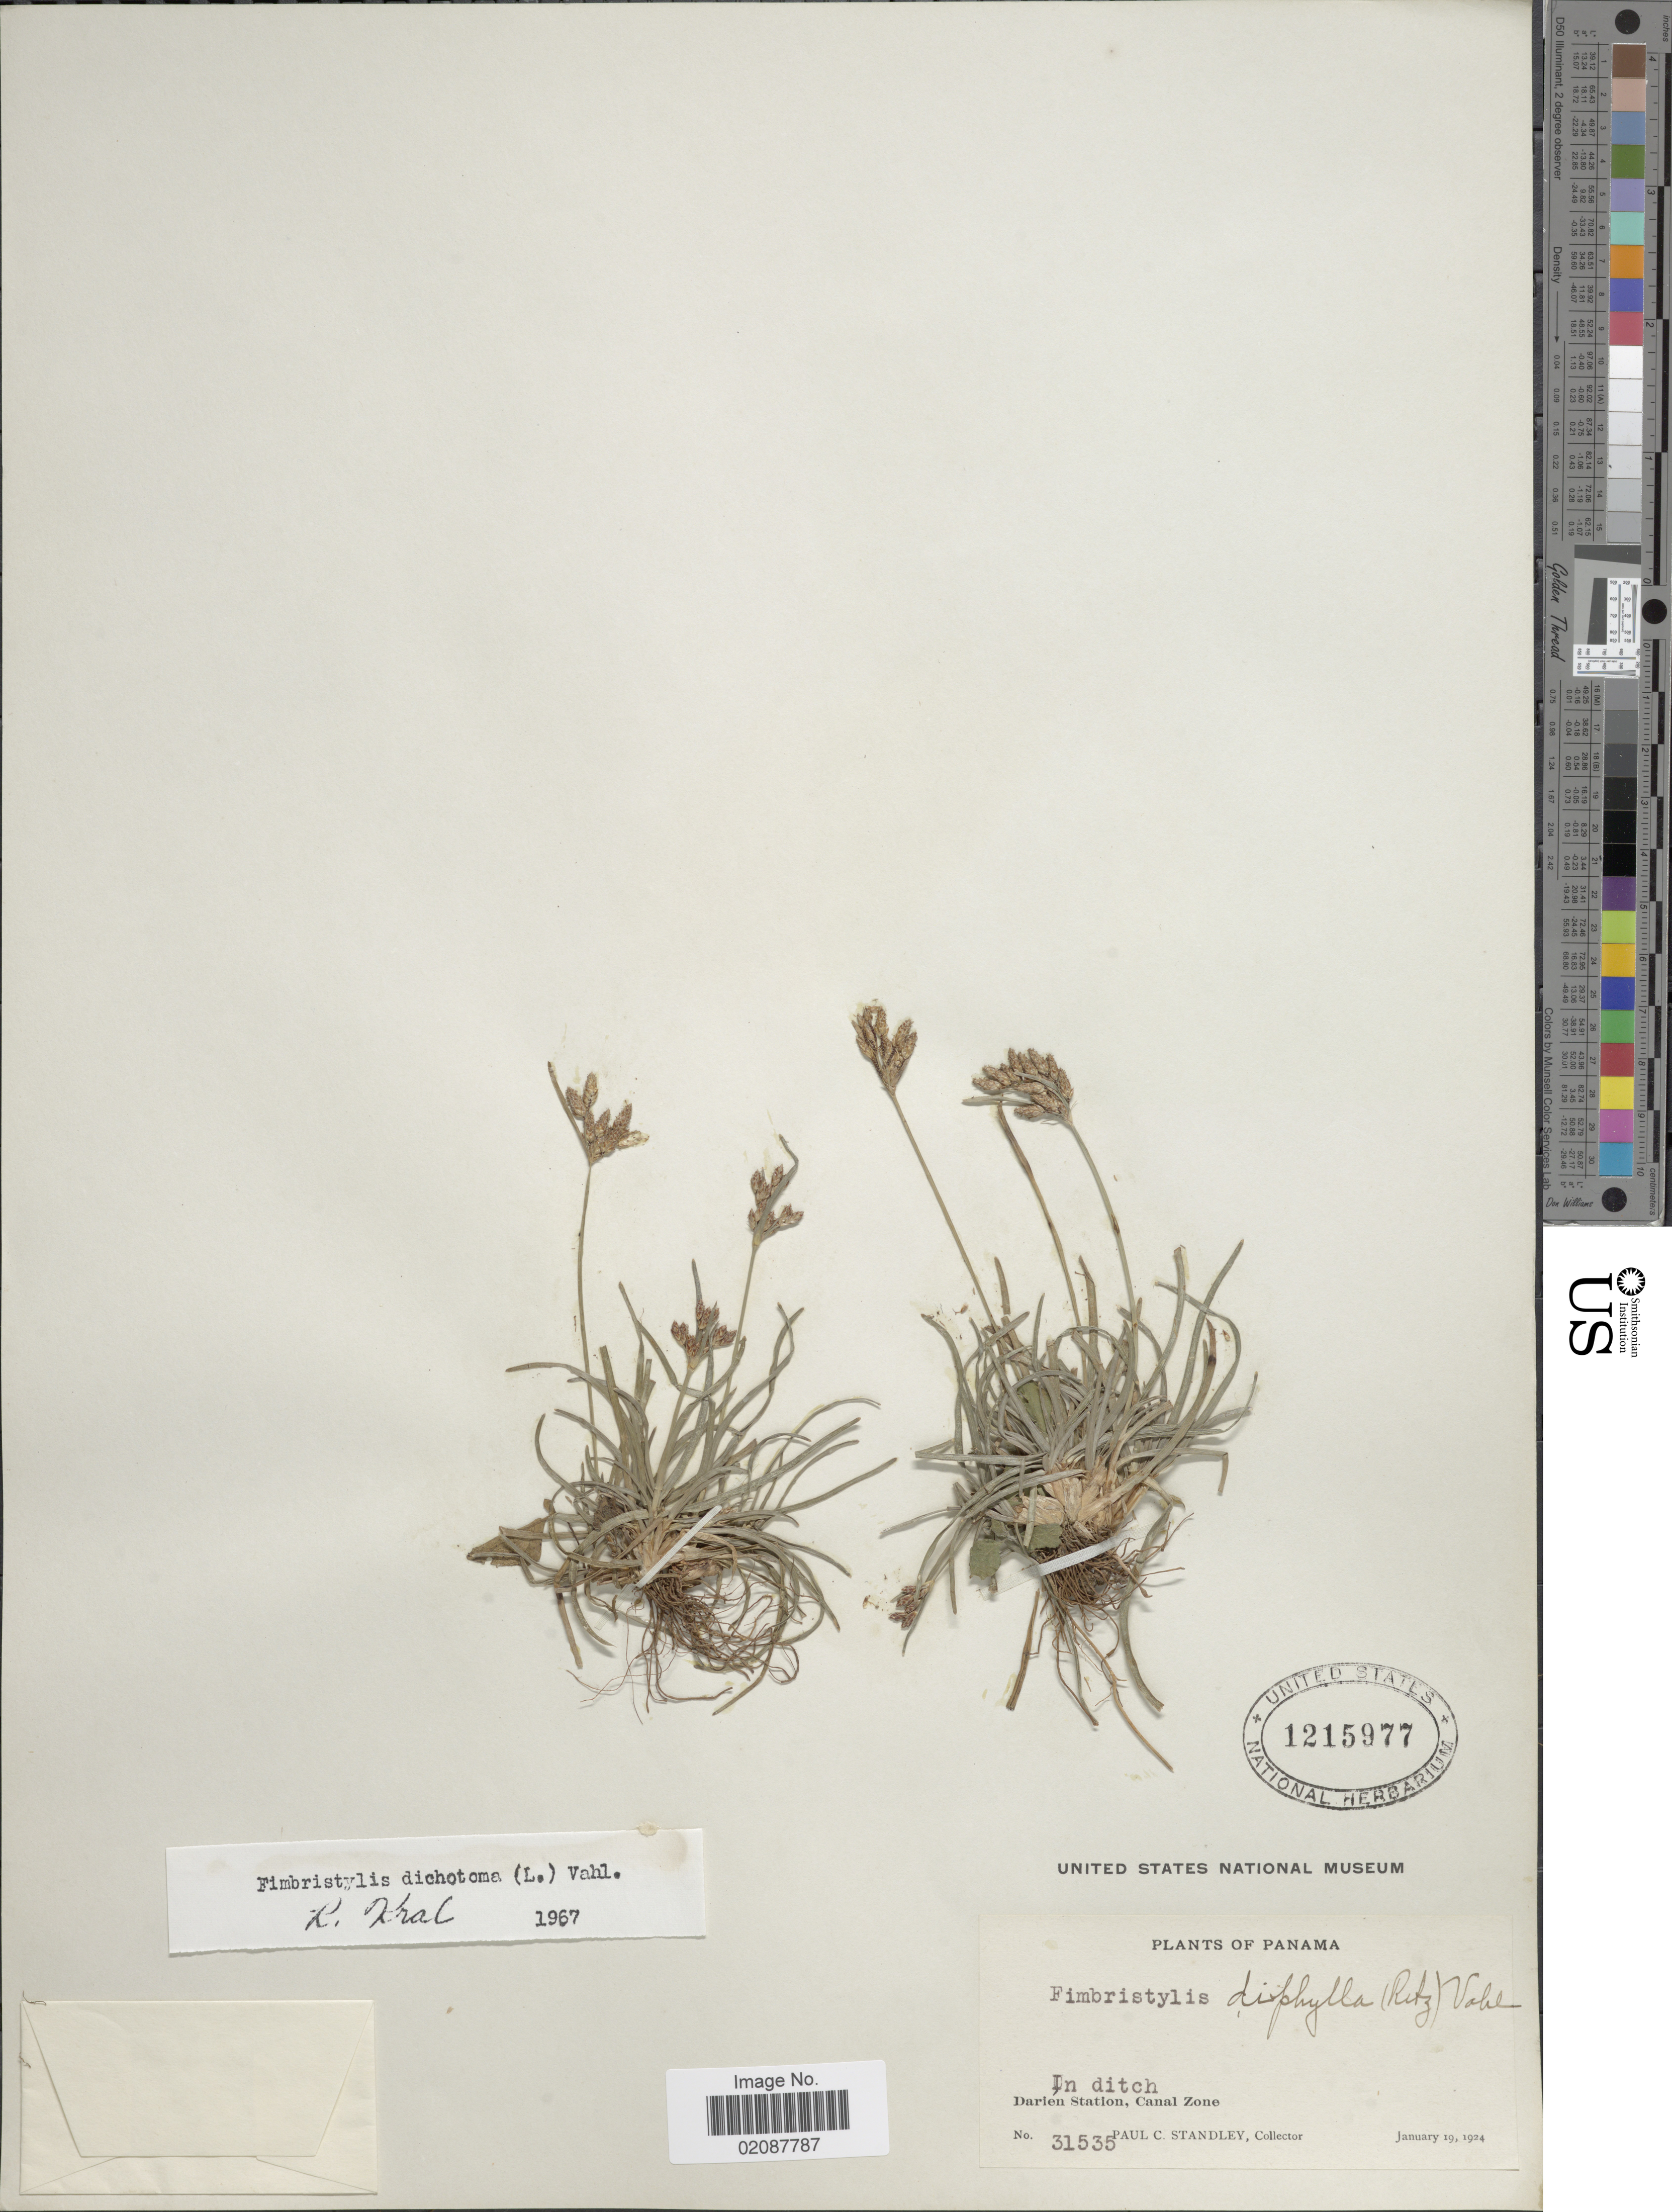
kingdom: Plantae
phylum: Tracheophyta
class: Liliopsida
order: Poales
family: Cyperaceae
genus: Fimbristylis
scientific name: Fimbristylis dichotoma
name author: (L.) Vahl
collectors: P. C. Standley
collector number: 31535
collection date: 1924-01-19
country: Panama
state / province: Colón / Panamá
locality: In ditch, Darien Station, Canal Zone.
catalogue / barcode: US 1215977